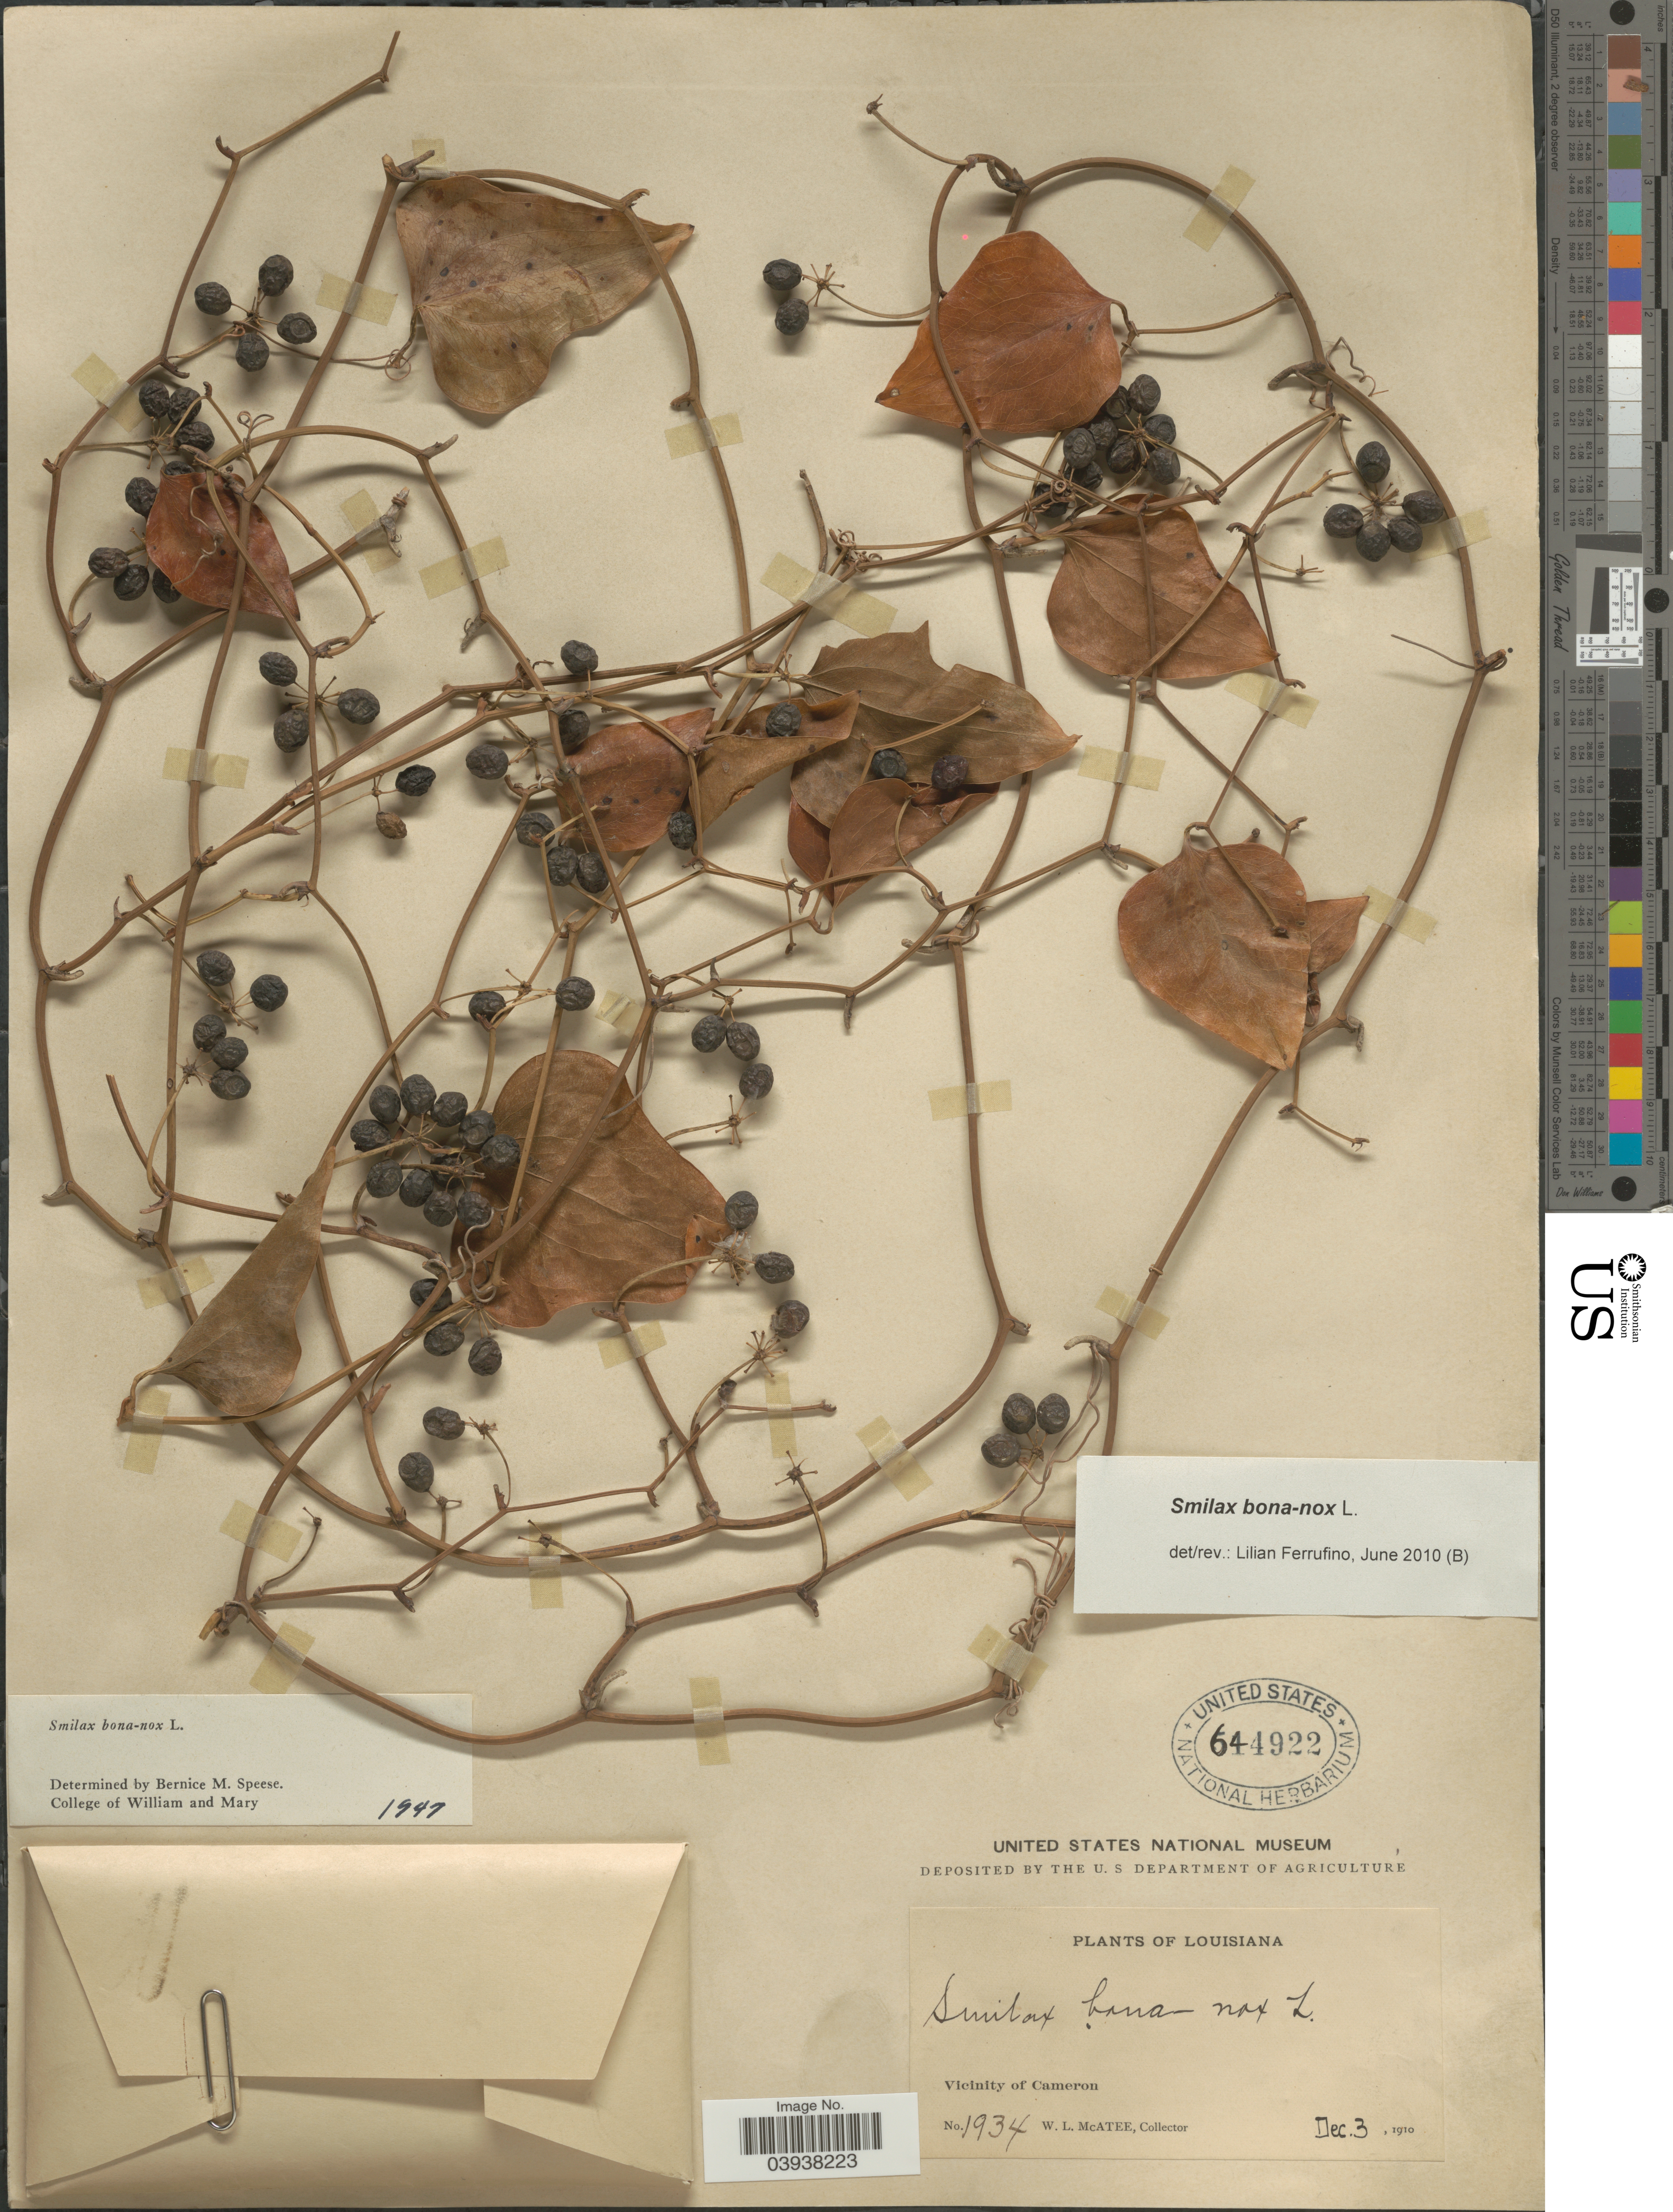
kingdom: Plantae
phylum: Tracheophyta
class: Liliopsida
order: Liliales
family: Smilacaceae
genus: Smilax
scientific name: Smilax bona-nox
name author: L.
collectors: W. McAtee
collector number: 1934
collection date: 1910-12-03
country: United States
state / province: Louisiana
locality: Vicinity of Cameron.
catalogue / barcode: US 644922